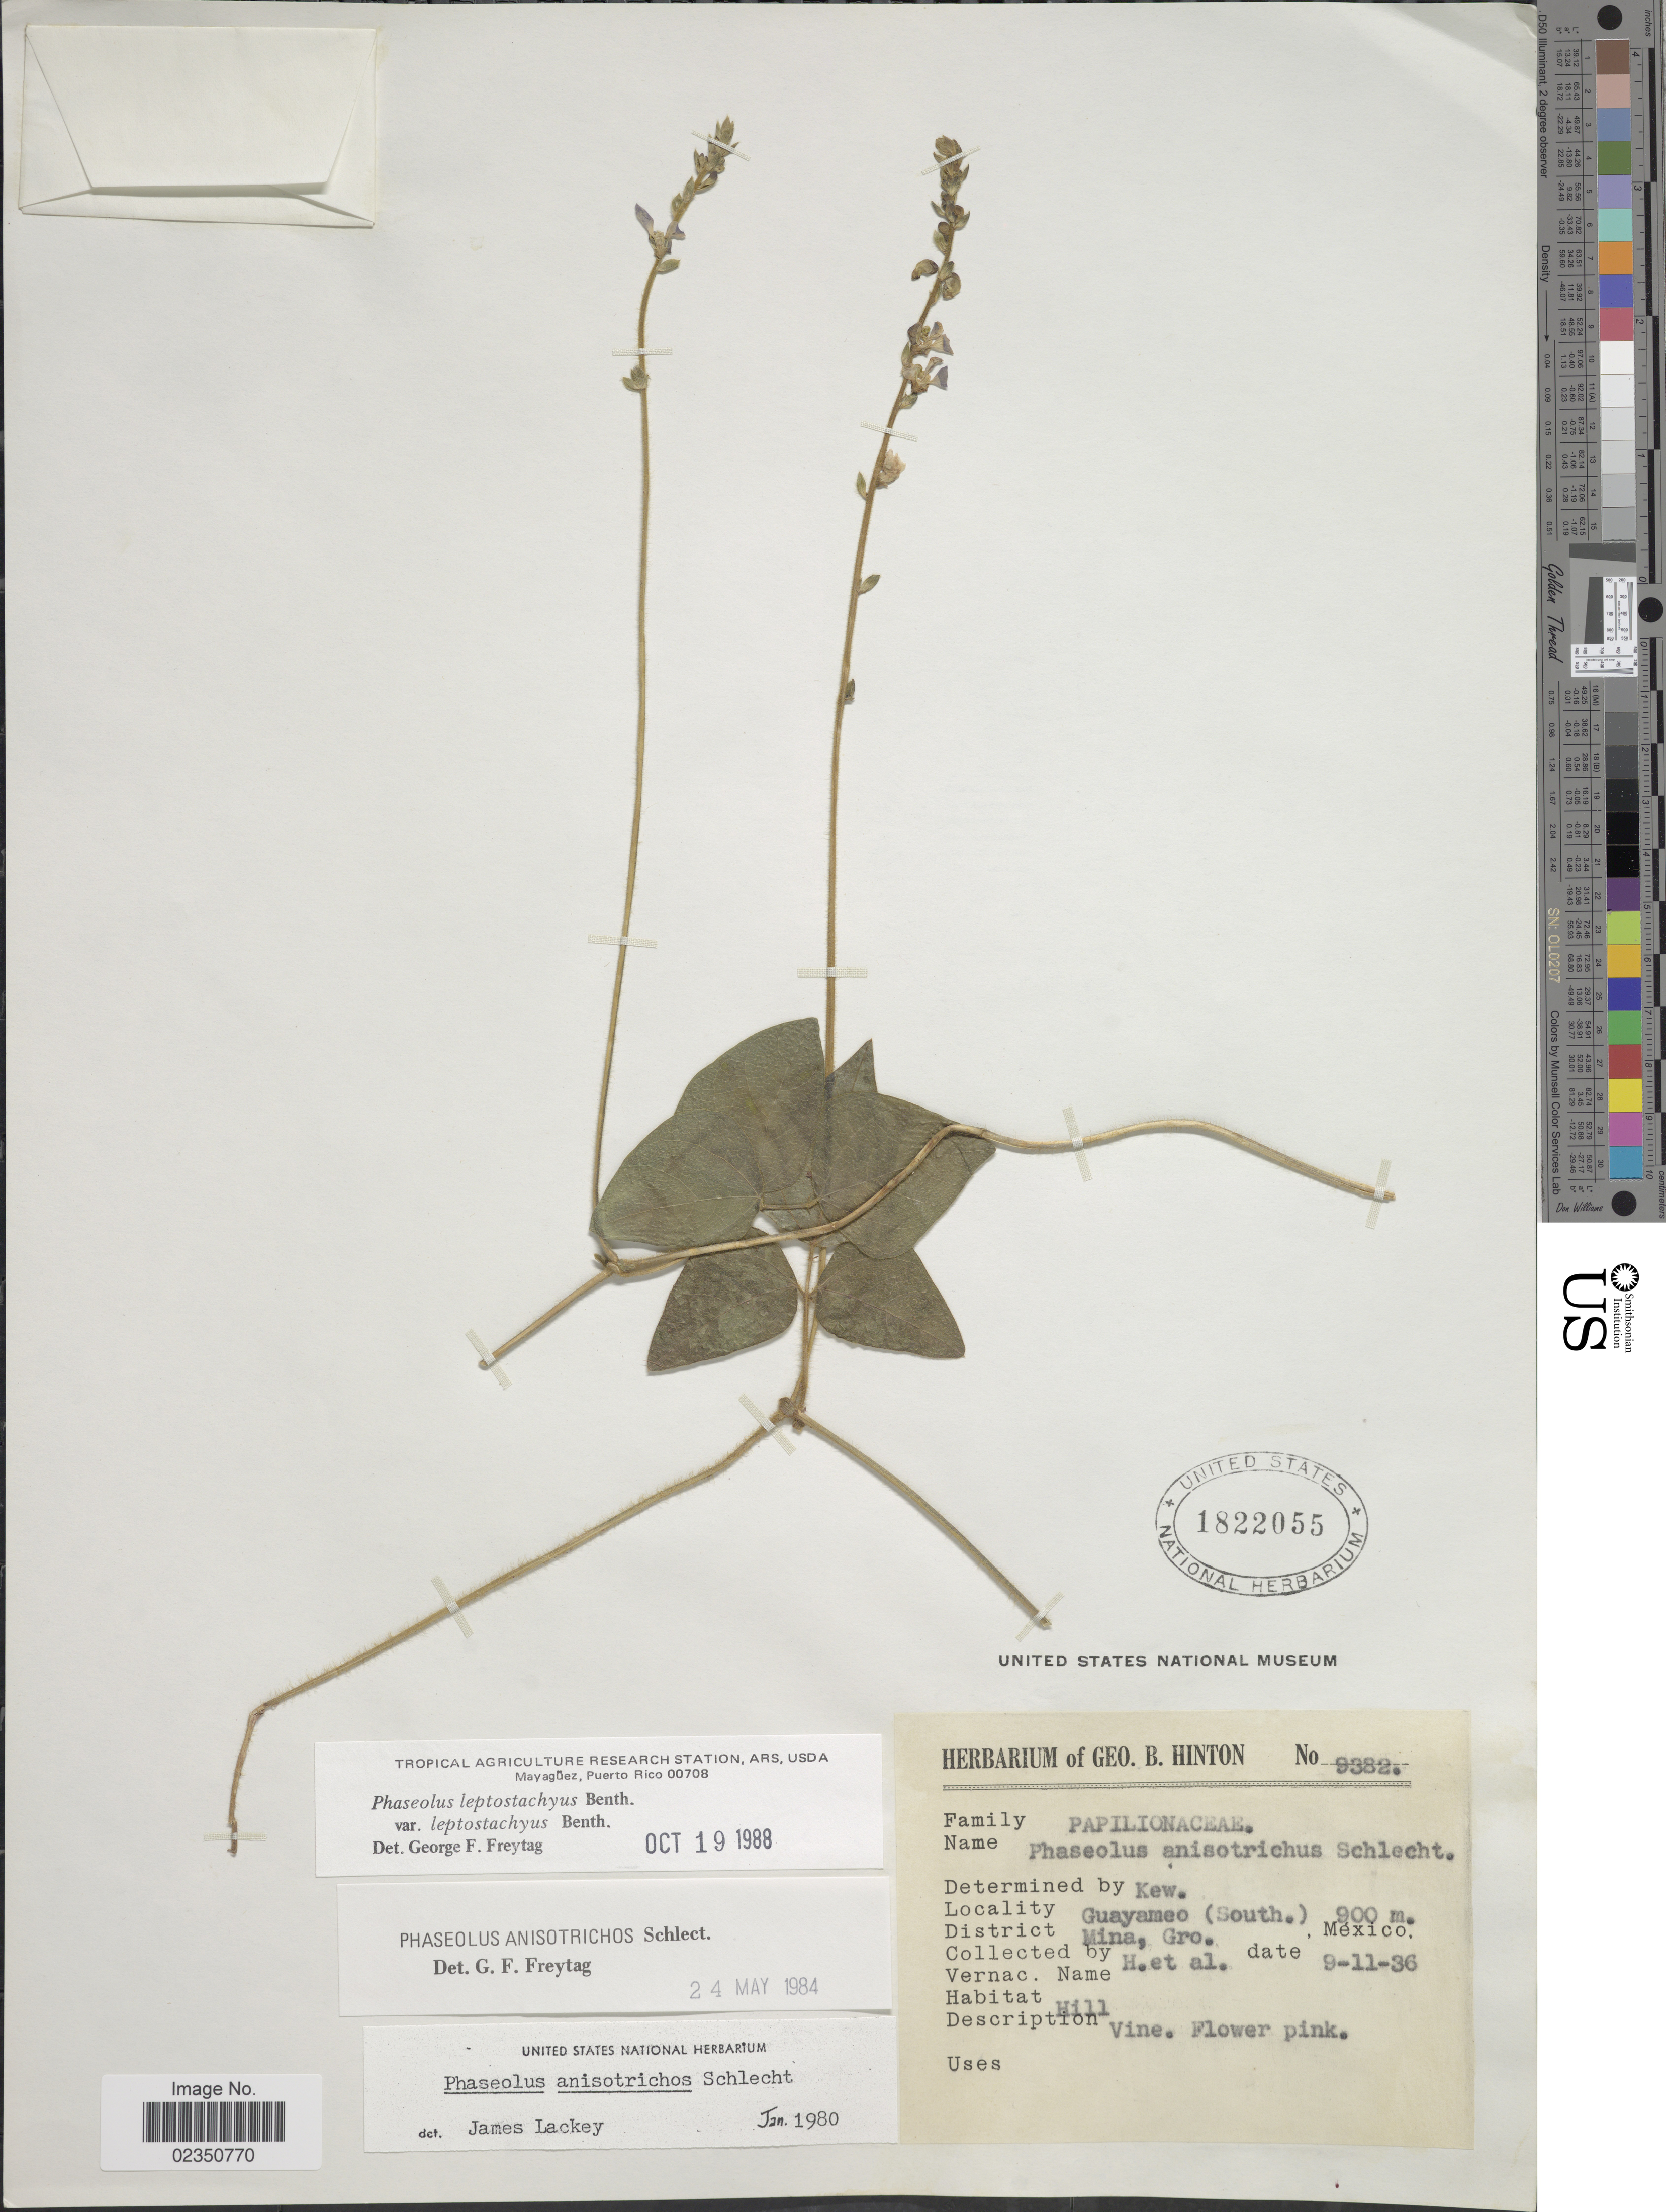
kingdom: Plantae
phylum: Tracheophyta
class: Magnoliopsida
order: Fabales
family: Fabaceae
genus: Phaseolus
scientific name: Phaseolus leptostachyus var. leptostachyus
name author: Benth.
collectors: G. B. Hinton & et al.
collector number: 9382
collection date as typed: Transcribed d/m/y: 9/11/36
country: Mexico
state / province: Guerrero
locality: Guayameo (South.), Mina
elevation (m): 900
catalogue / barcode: US 1822055